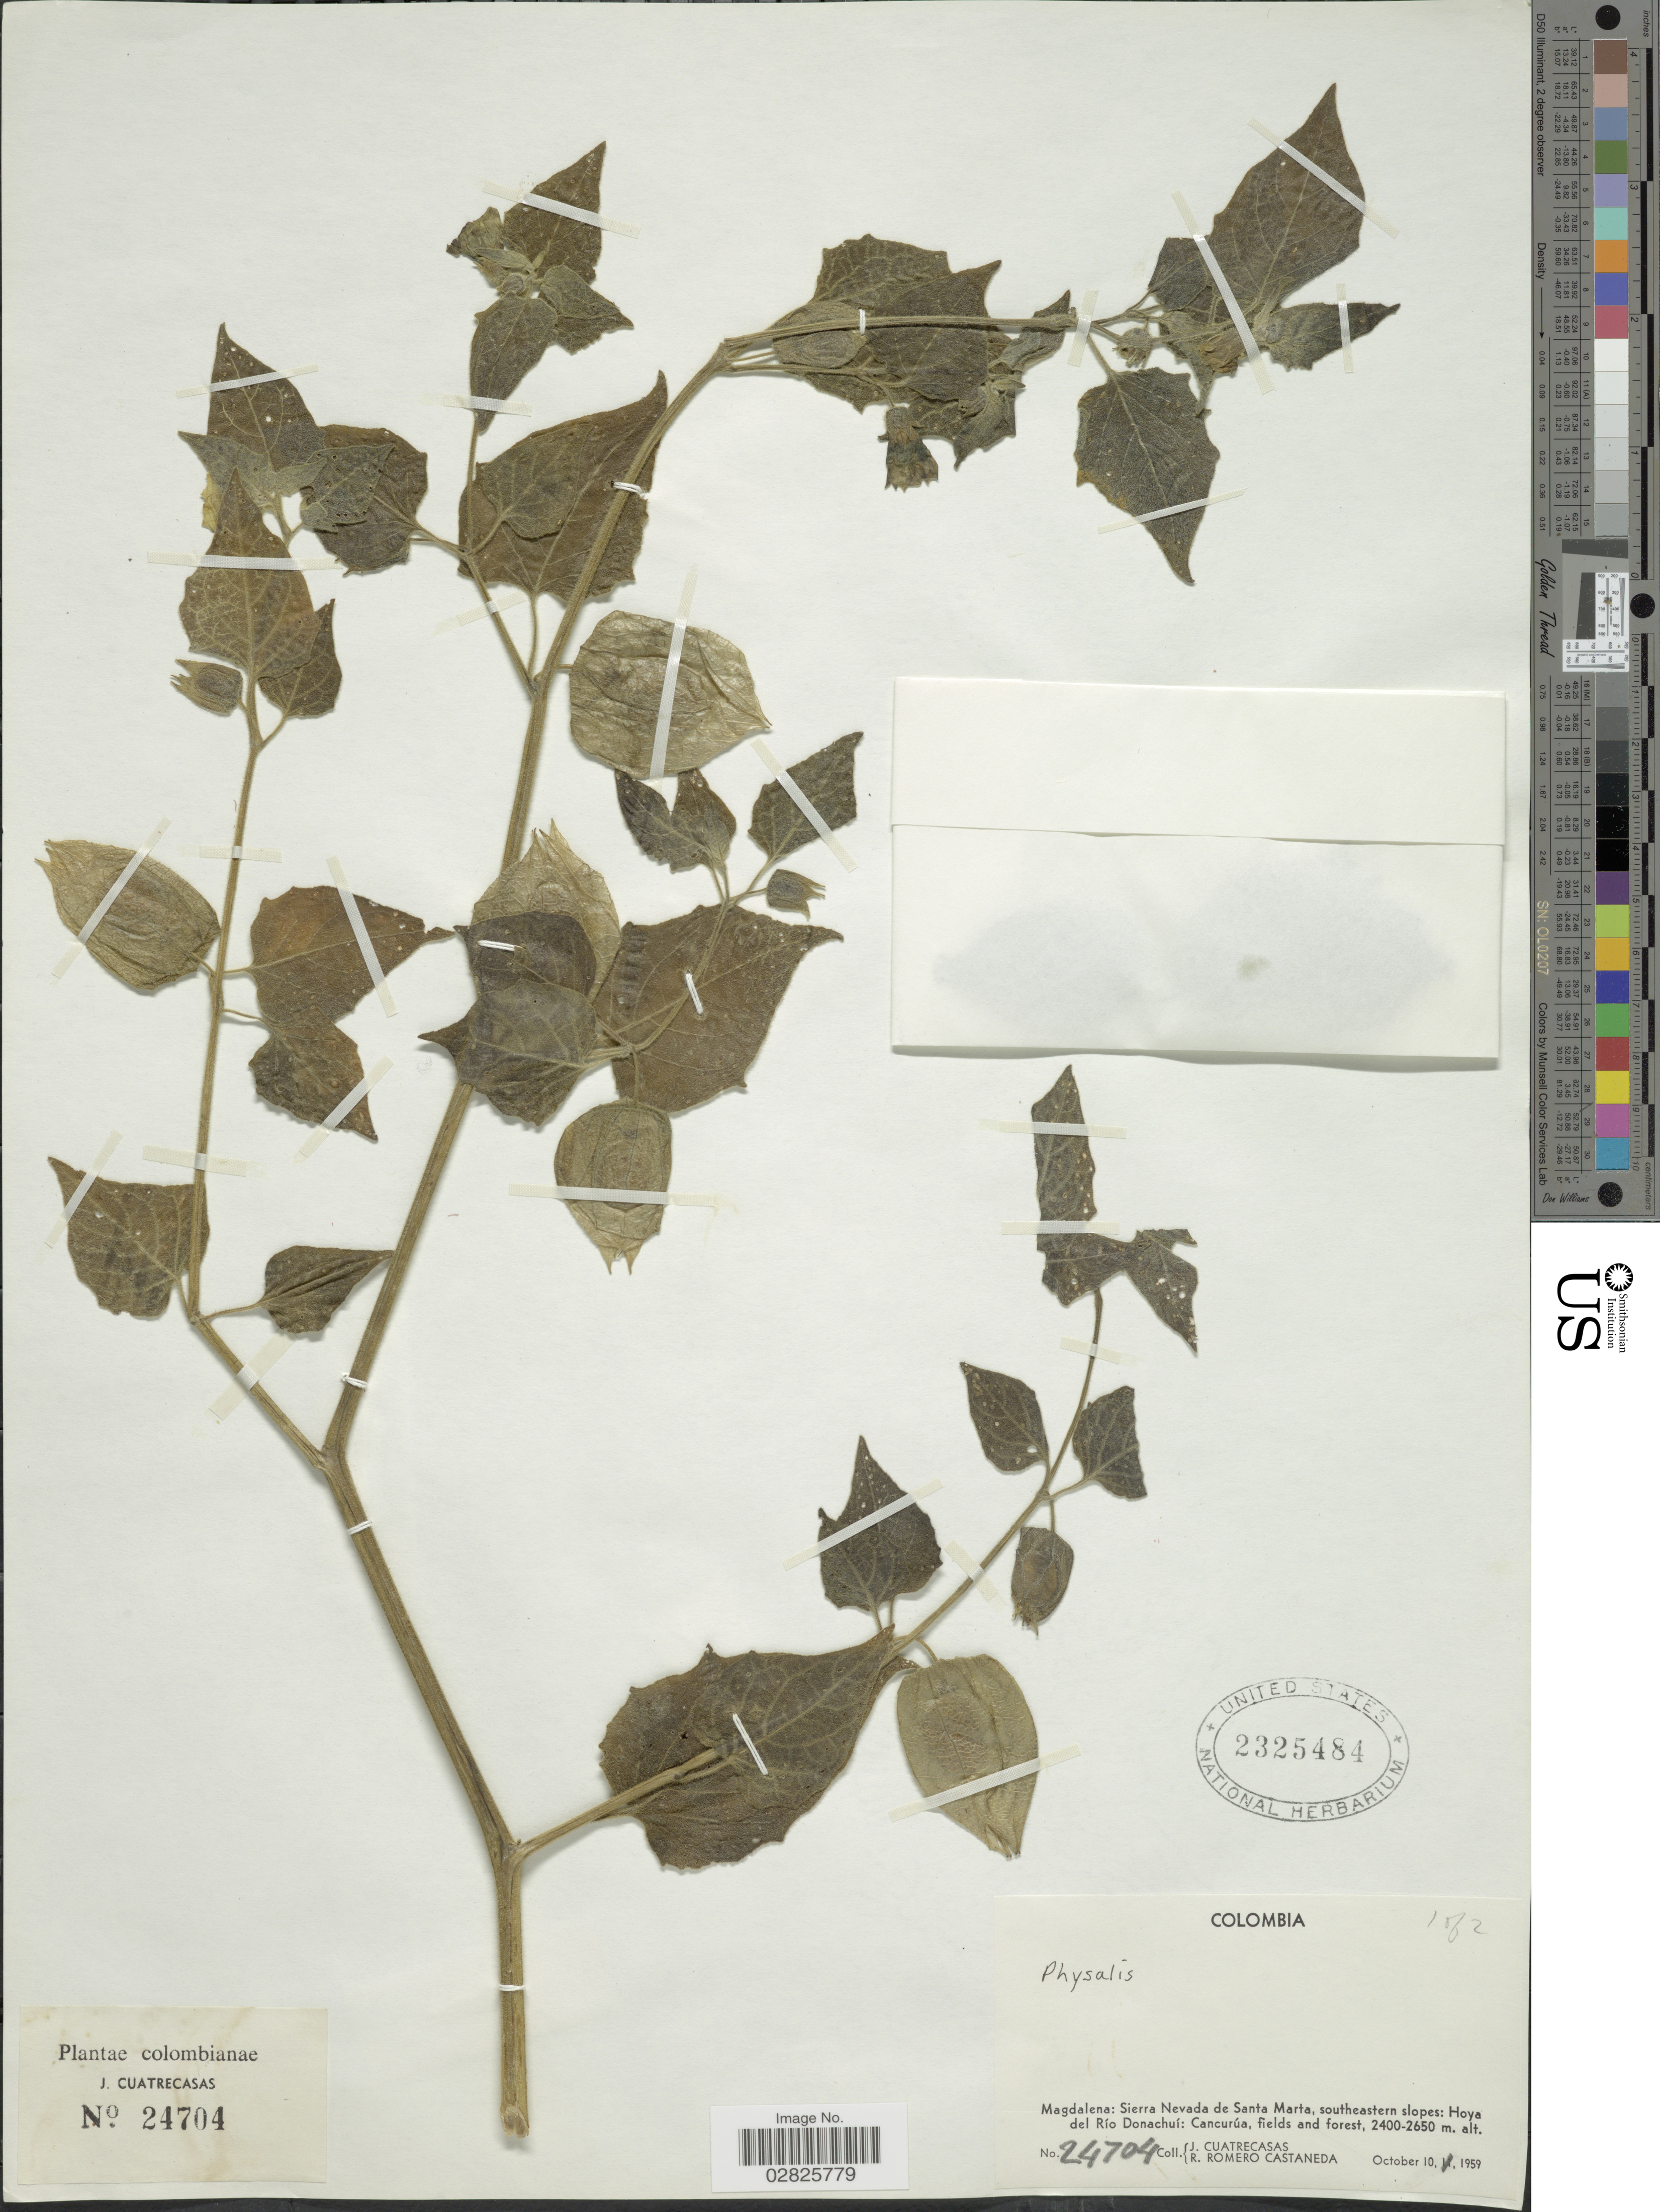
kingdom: Plantae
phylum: Tracheophyta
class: Magnoliopsida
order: Solanales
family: Solanaceae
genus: Physalis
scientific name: Physalis sp.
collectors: J. Cuatrecasas & R. Romero Castañeda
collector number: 24704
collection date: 1959-10-10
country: Colombia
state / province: Magdalena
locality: Sierra Nevada de Santa Marta, southeastern slopes: Hoya del Río Donachuí: Cancurúa.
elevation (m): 2400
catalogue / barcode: US 2325484